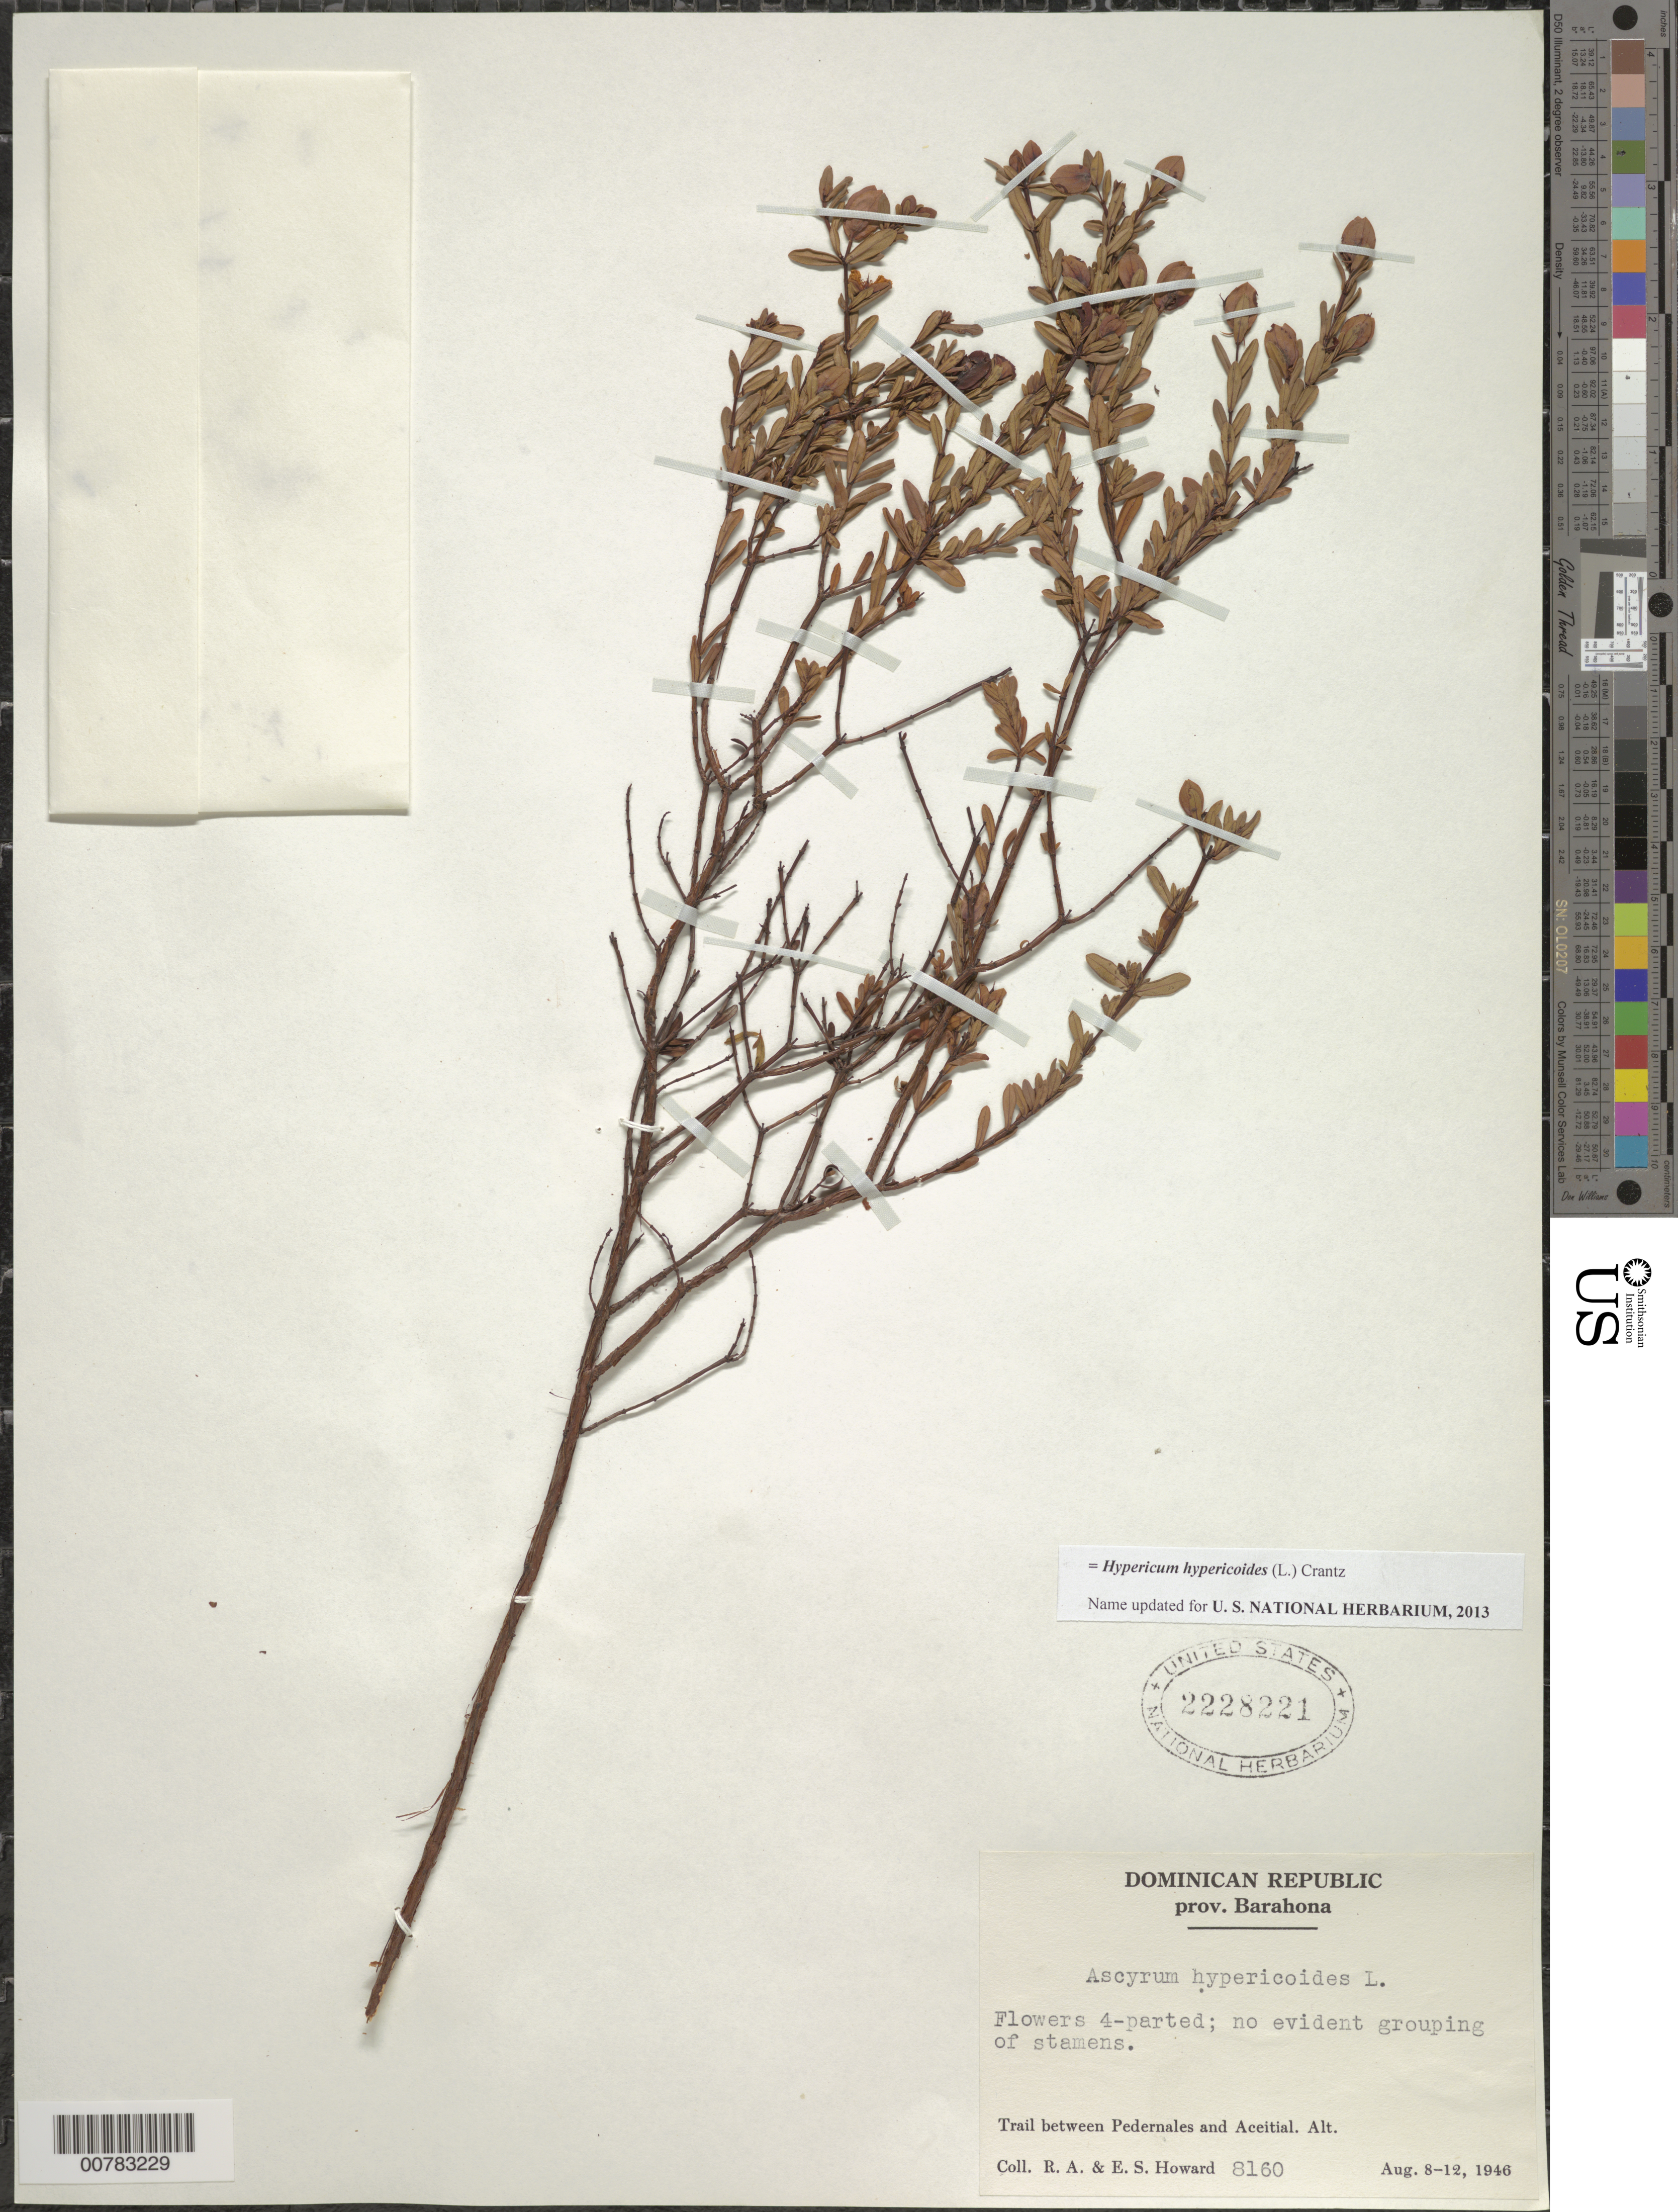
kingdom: Plantae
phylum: Tracheophyta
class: Magnoliopsida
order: Malpighiales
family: Hypericaceae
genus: Hypericum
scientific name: Hypericum hypericoides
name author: (L.) Crantz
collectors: R. A. Howard & E. S. Howard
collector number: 8160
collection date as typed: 08 Aug 1946 to 12 Aug 1946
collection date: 1946-08-08/1946-08-12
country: Dominican Republic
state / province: Barahona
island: Hispaniola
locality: Trail between Pedernales and Aceitial.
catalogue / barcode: US 2228221